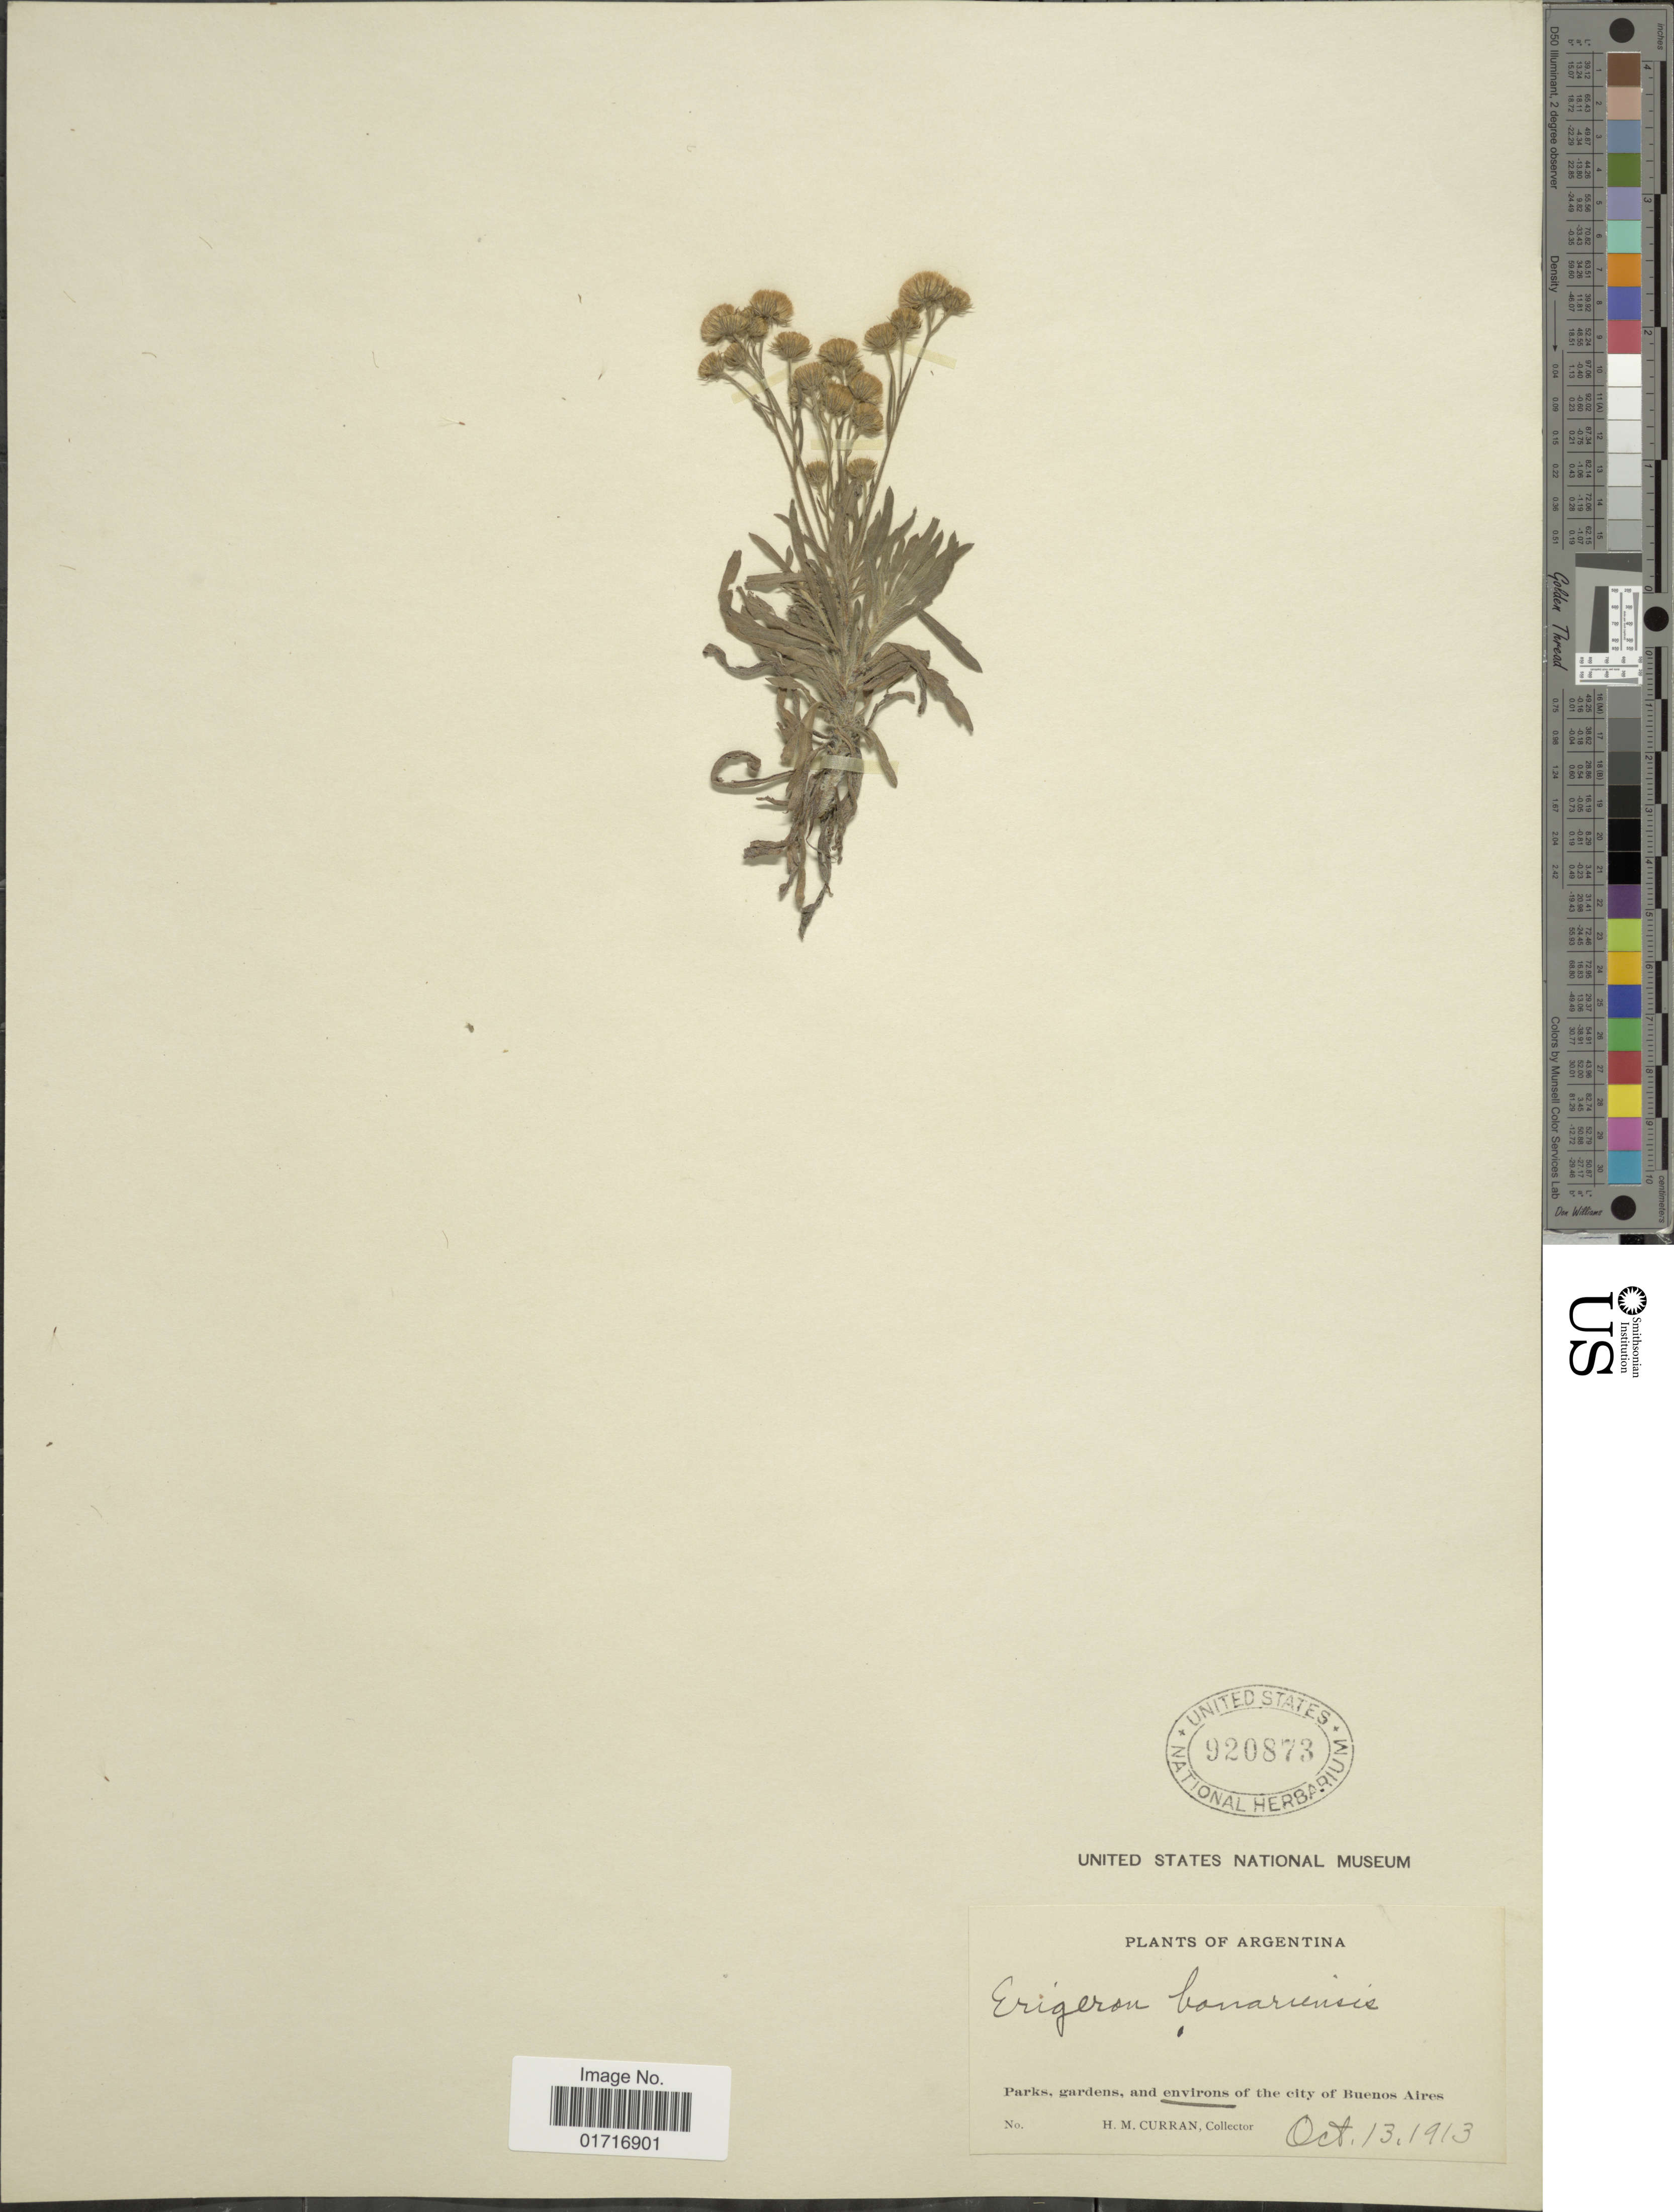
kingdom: Plantae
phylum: Tracheophyta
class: Magnoliopsida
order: Asterales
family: Asteraceae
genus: Conyza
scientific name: Conyza bonariensis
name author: (L.) Cronq.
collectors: H. M. Curran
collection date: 1913-10-13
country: Argentina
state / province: Buenos Aires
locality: Parks, gardens and environs of the city of Buenos Aires.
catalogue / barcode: US 920873